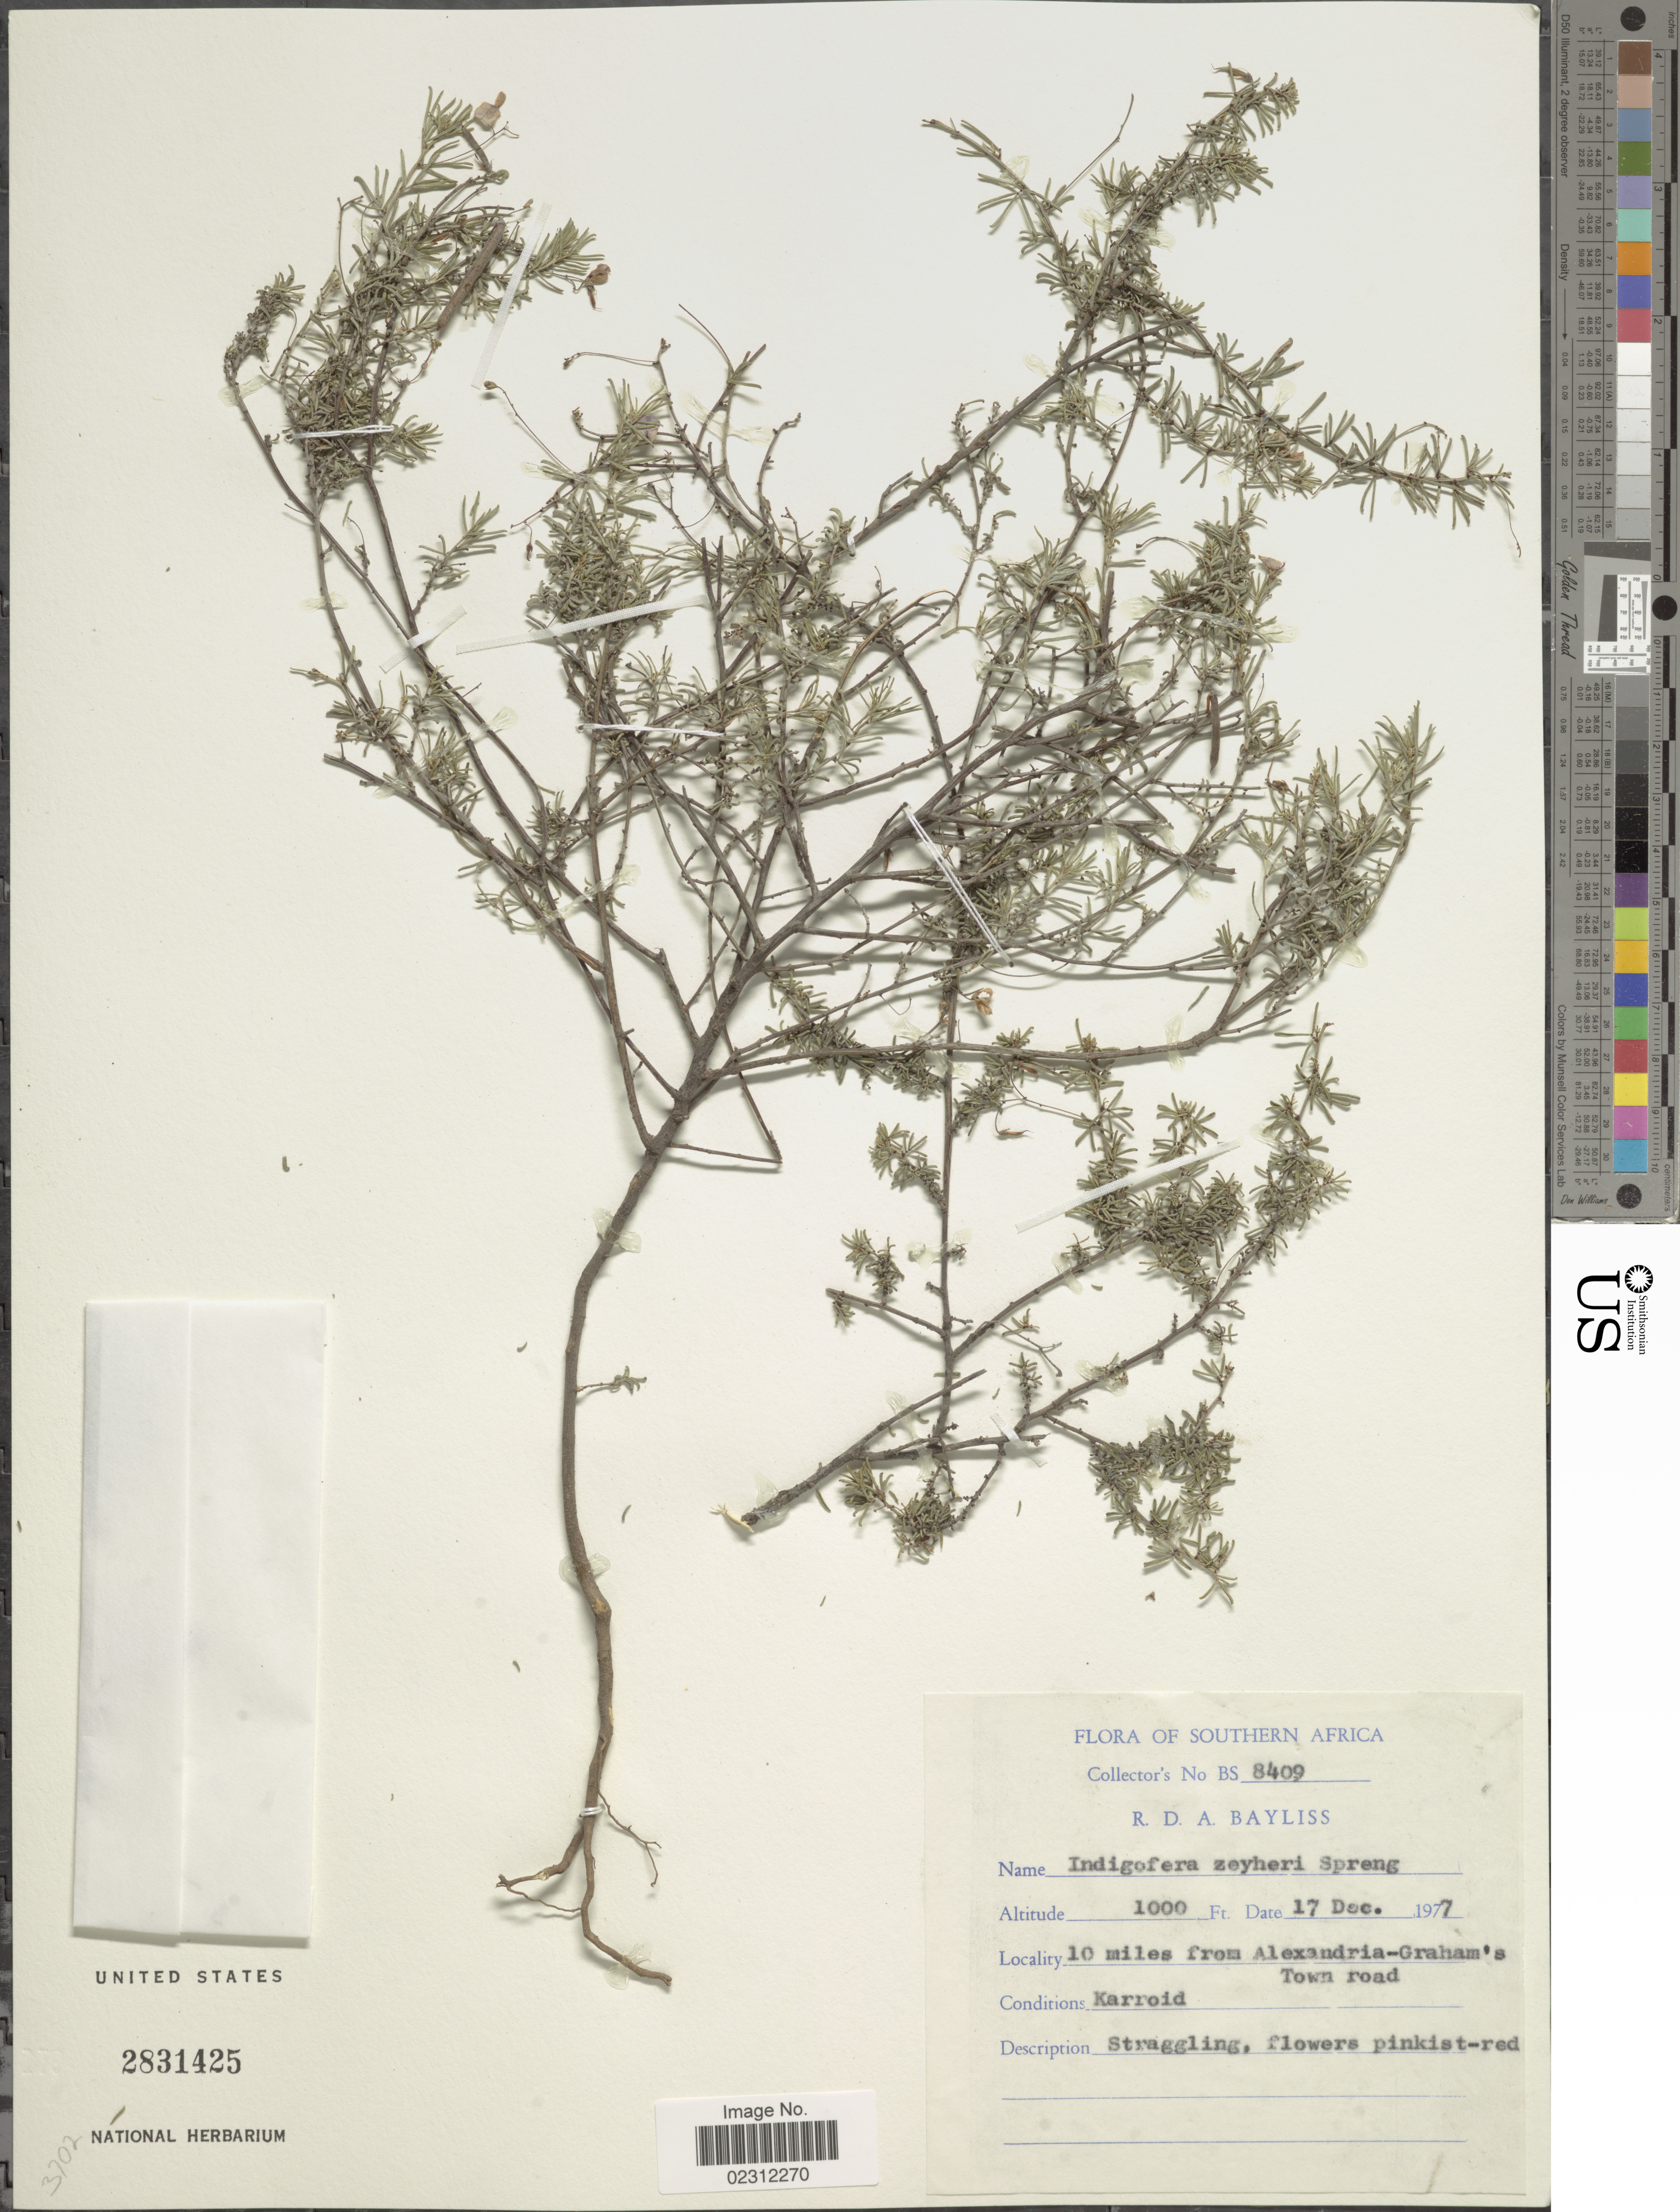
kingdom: Plantae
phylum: Tracheophyta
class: Magnoliopsida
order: Fabales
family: Fabaceae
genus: Indigofera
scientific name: Indigofera zeyheri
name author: Eckl. & Zeyh.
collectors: R. Bayliss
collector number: BS 8409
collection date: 1977-12-17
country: South Africa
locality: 10 miles from Alexandria-Graham's Town road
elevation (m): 305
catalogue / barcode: US 2831425